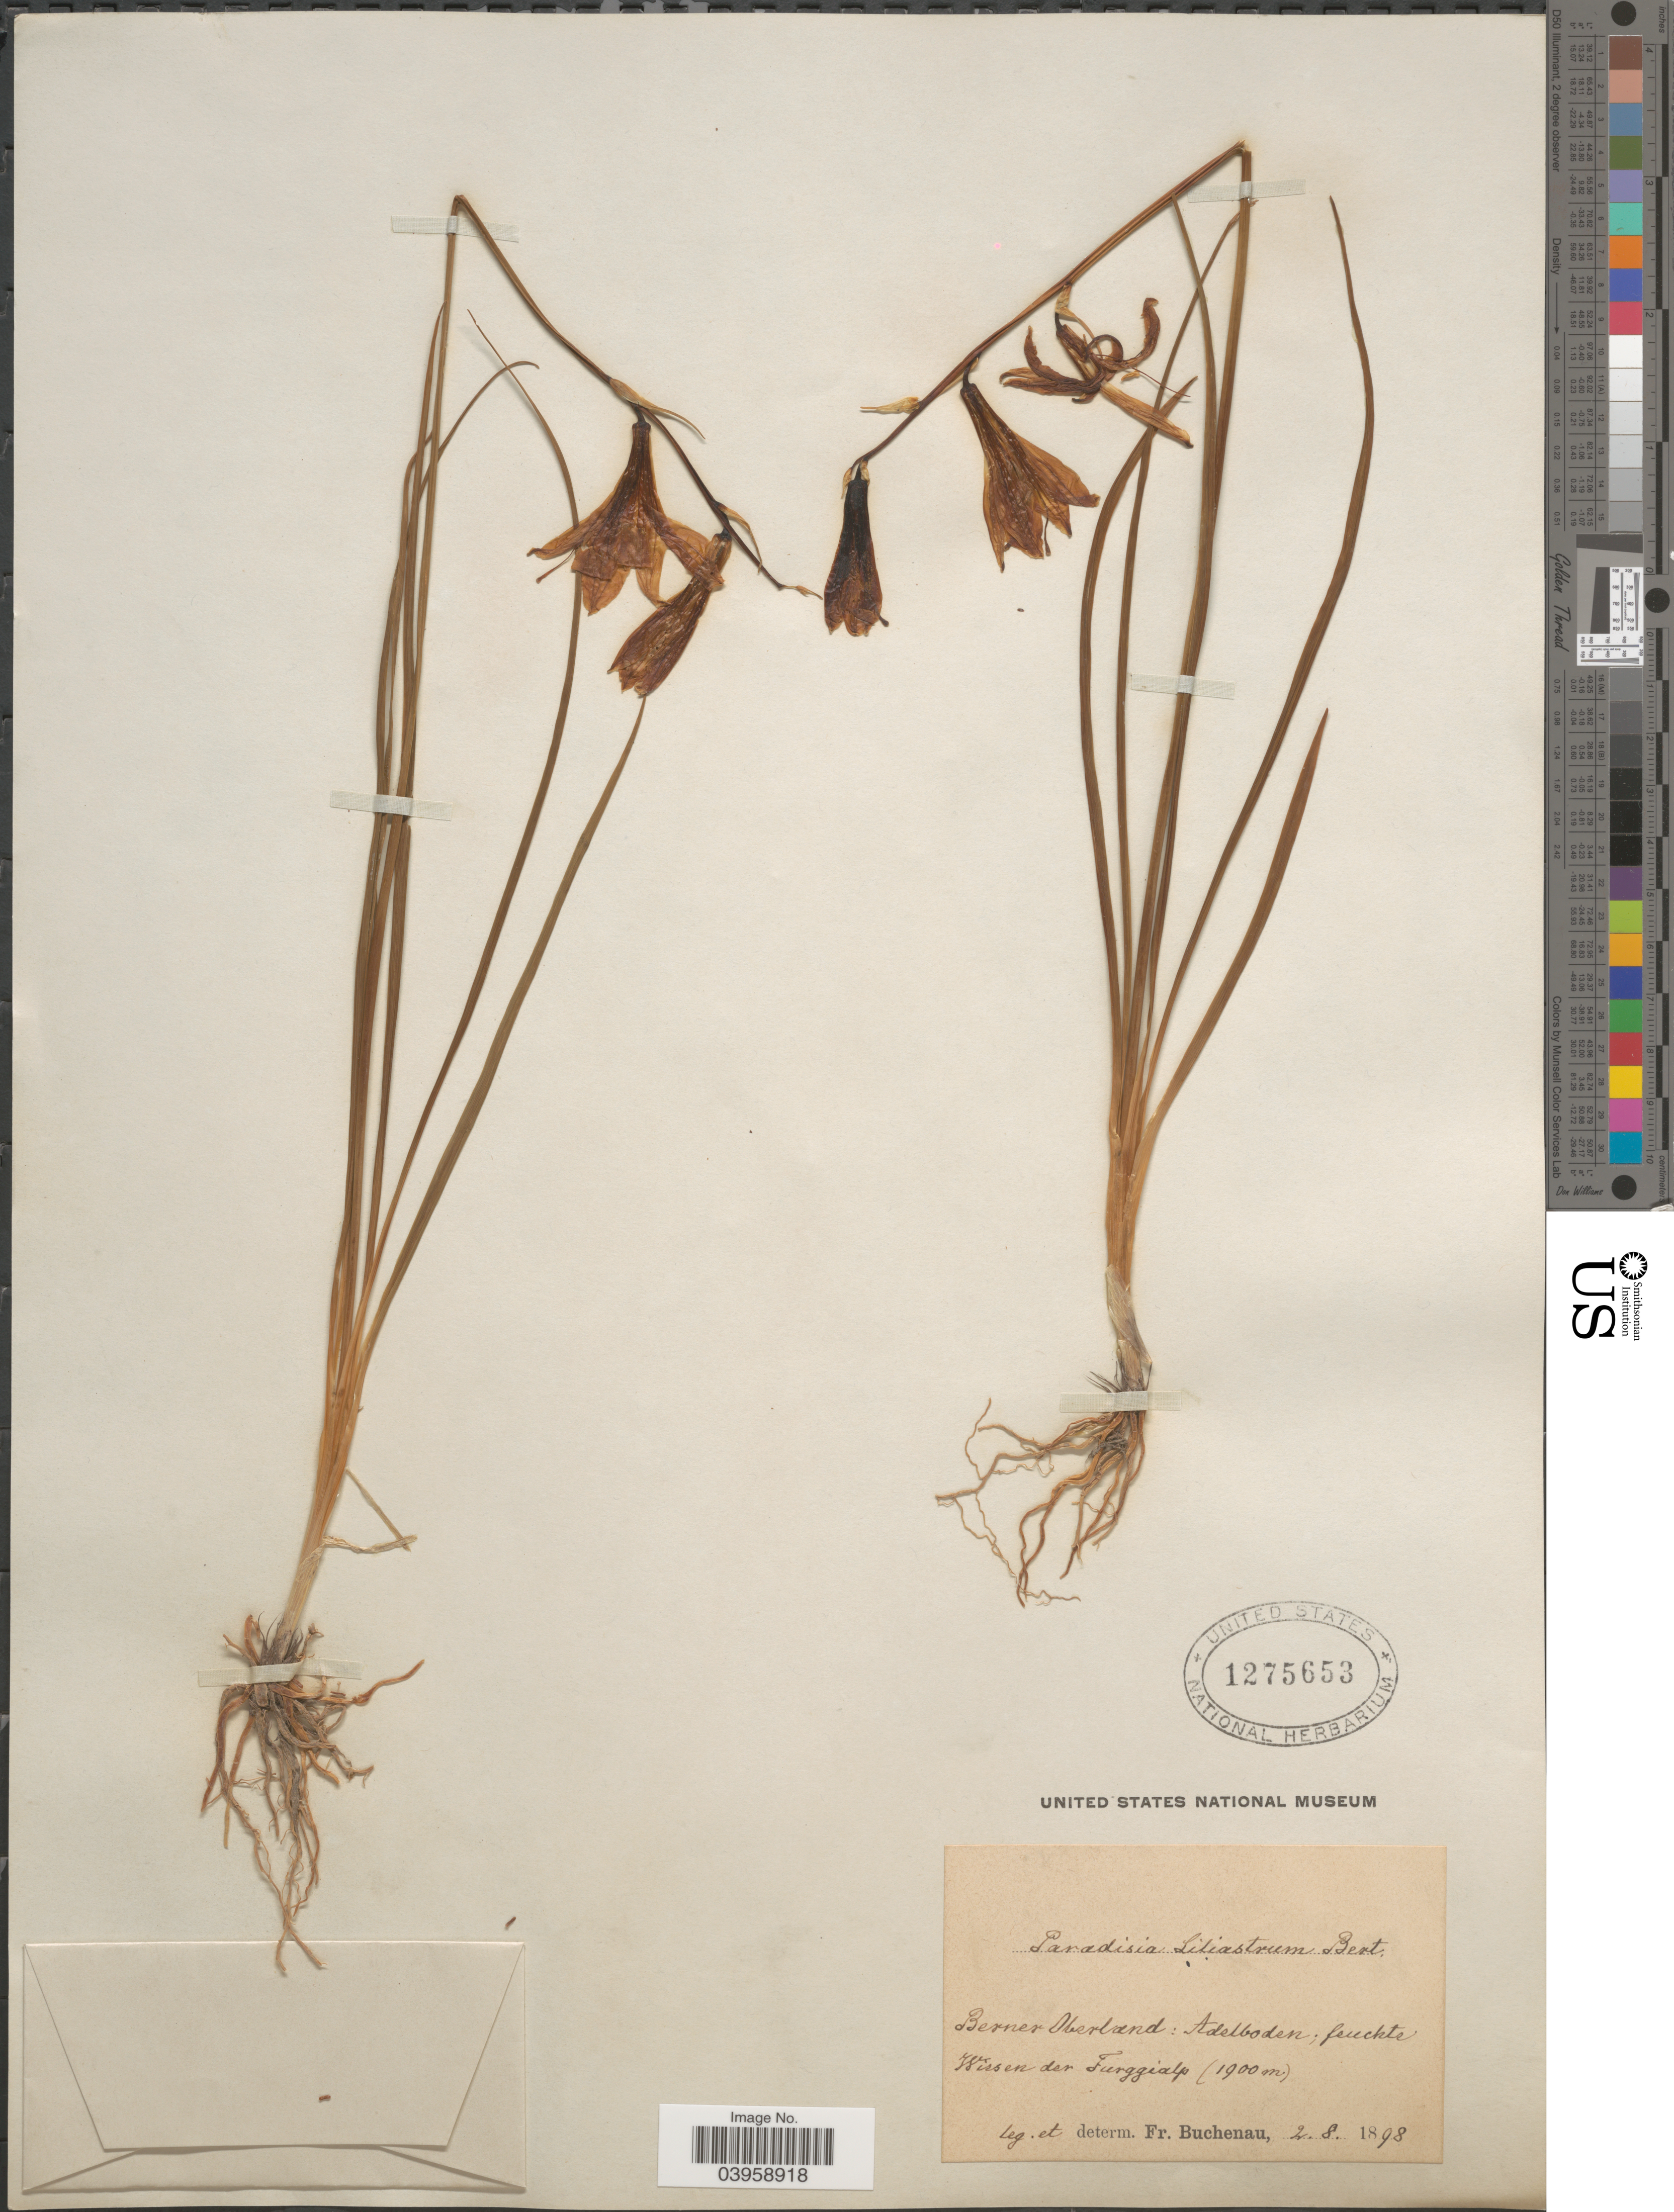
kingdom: Plantae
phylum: Tracheophyta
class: Liliopsida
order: Asparagales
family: Asparagaceae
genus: Paradisea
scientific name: Paradisea liliastrum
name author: Bertol.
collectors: Buchanan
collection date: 1898-08-02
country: Switzerland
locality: Berner Oberland: Adelboden; feuchte Wissen der Furggialp.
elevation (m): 1900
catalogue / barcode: US 1275653